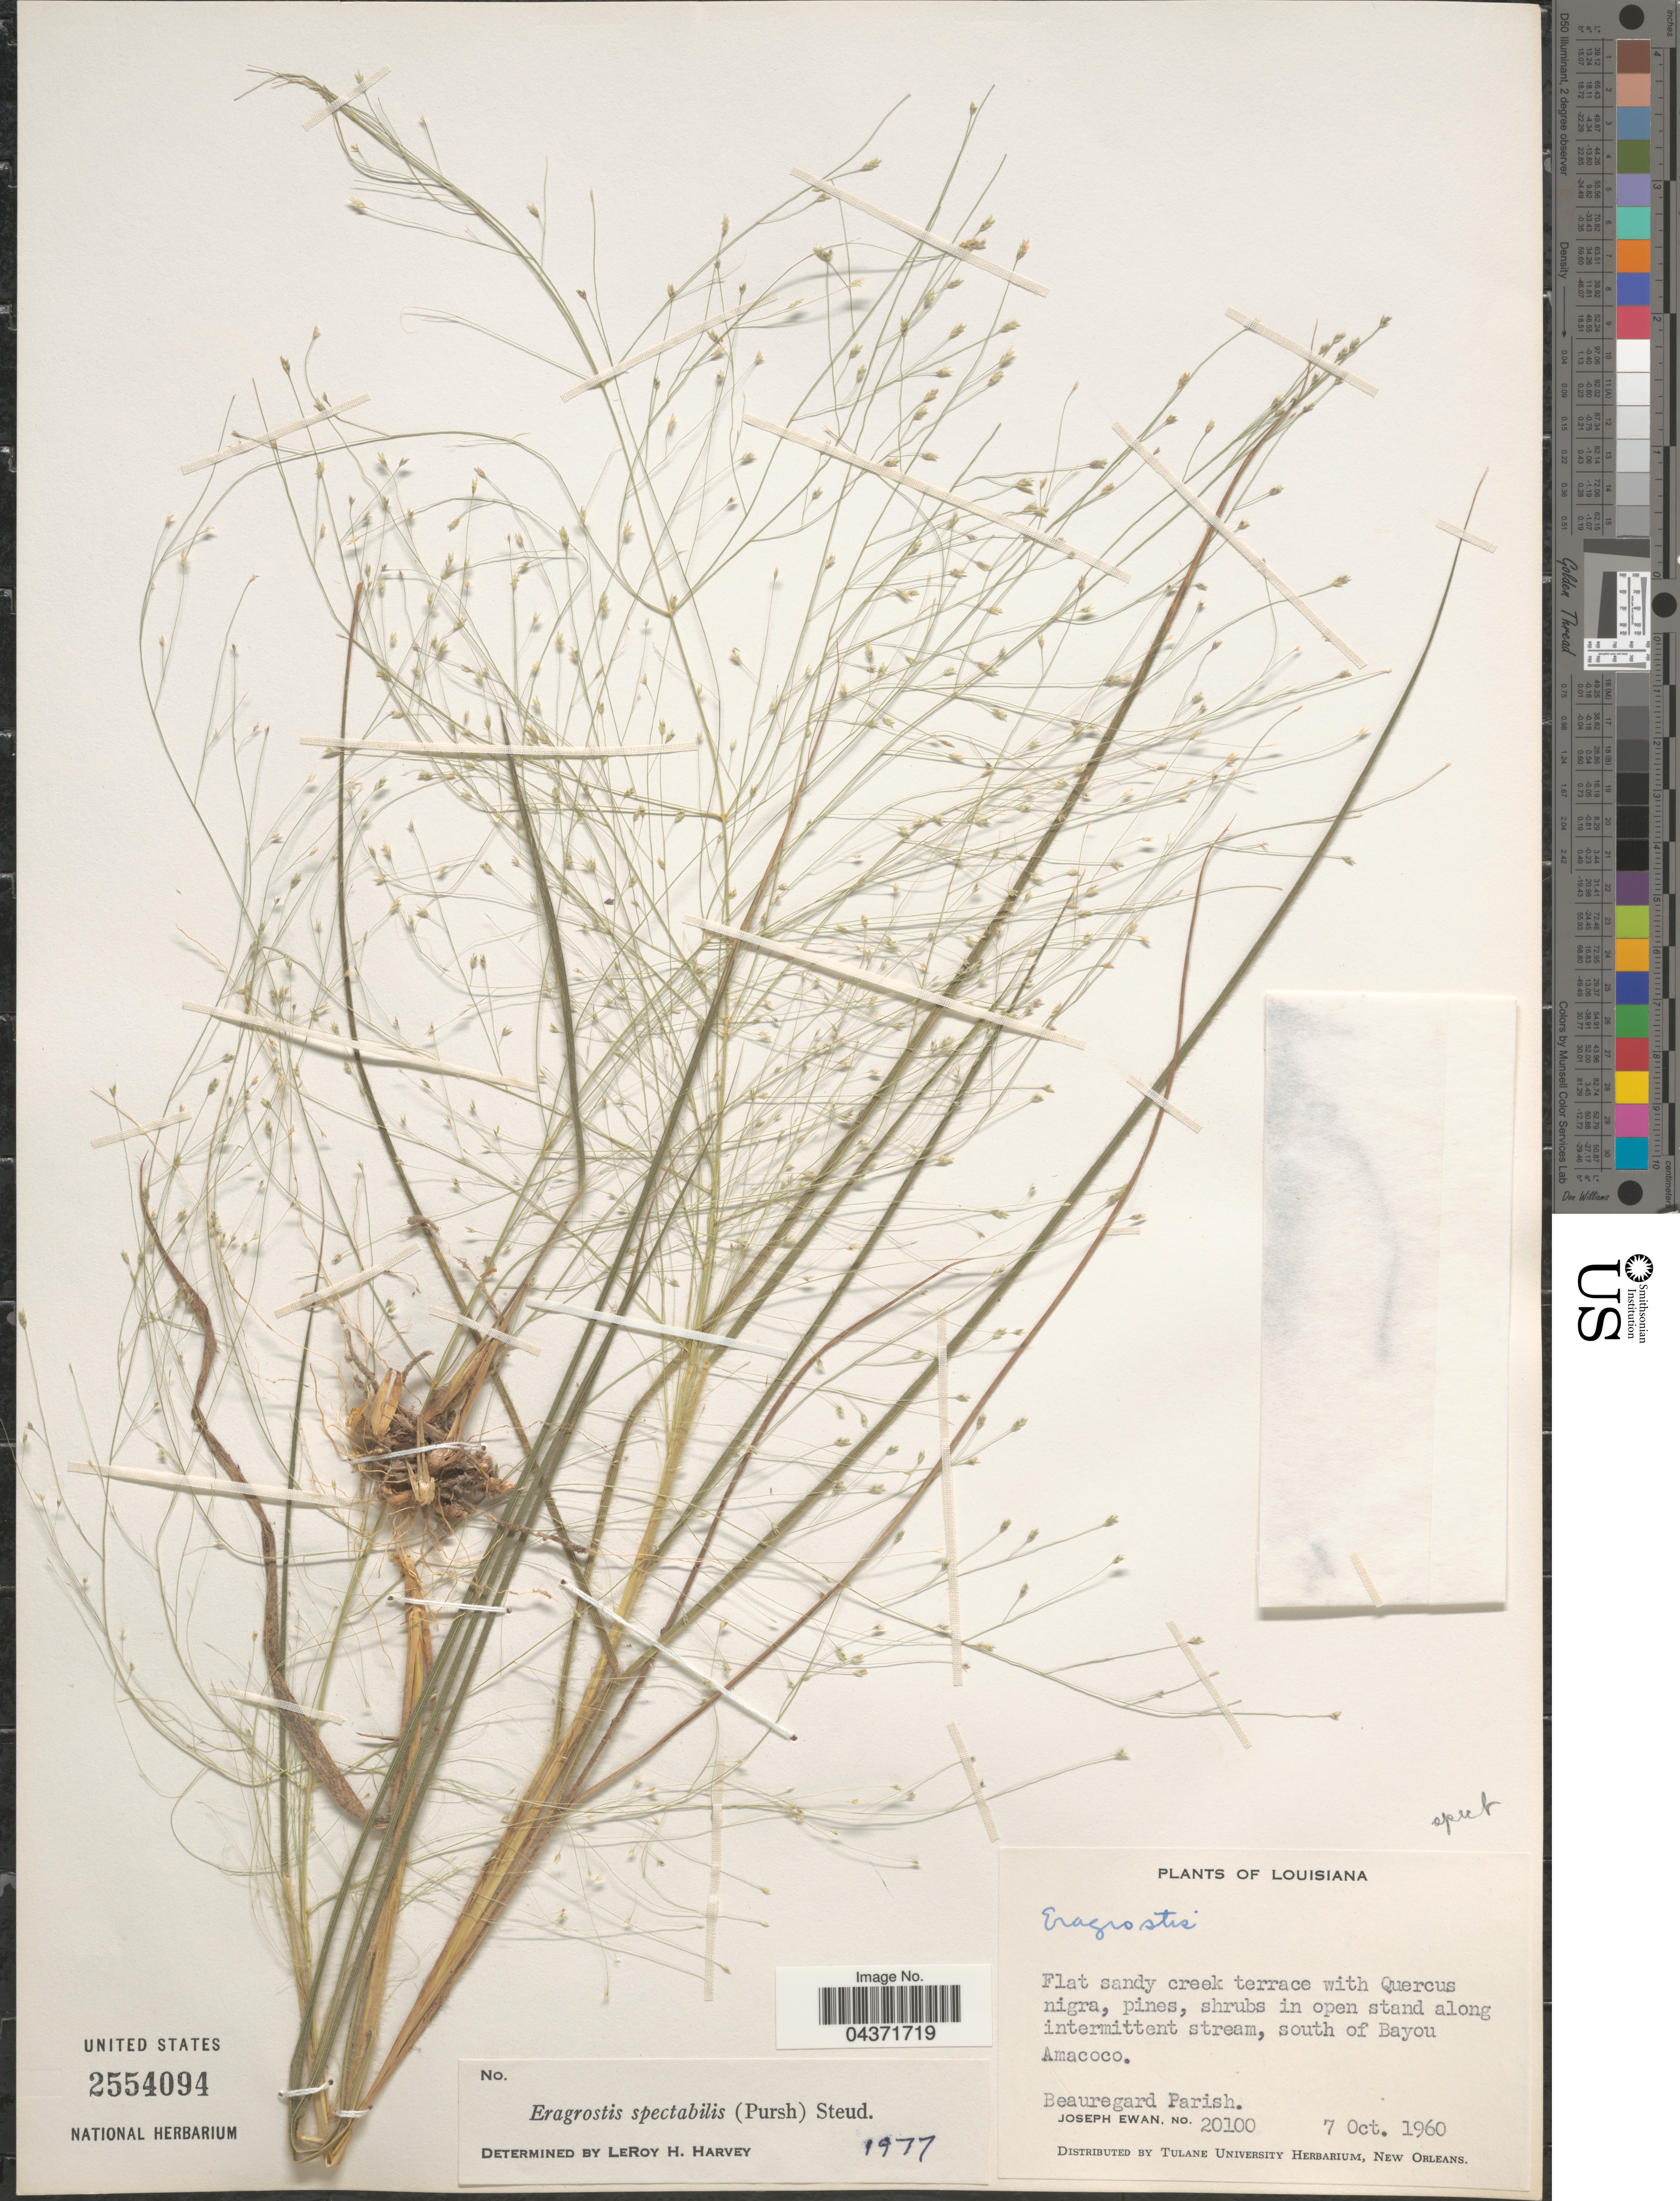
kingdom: Plantae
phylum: Tracheophyta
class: Liliopsida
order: Poales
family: Poaceae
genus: Eragrostis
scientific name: Eragrostis spectabilis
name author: (Pursh) Steud.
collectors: J. A. Ewan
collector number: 20100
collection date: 1960-10-07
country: United States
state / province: Louisiana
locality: South of Bayou Amacoco. Beauregard Parish.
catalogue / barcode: US 2554094